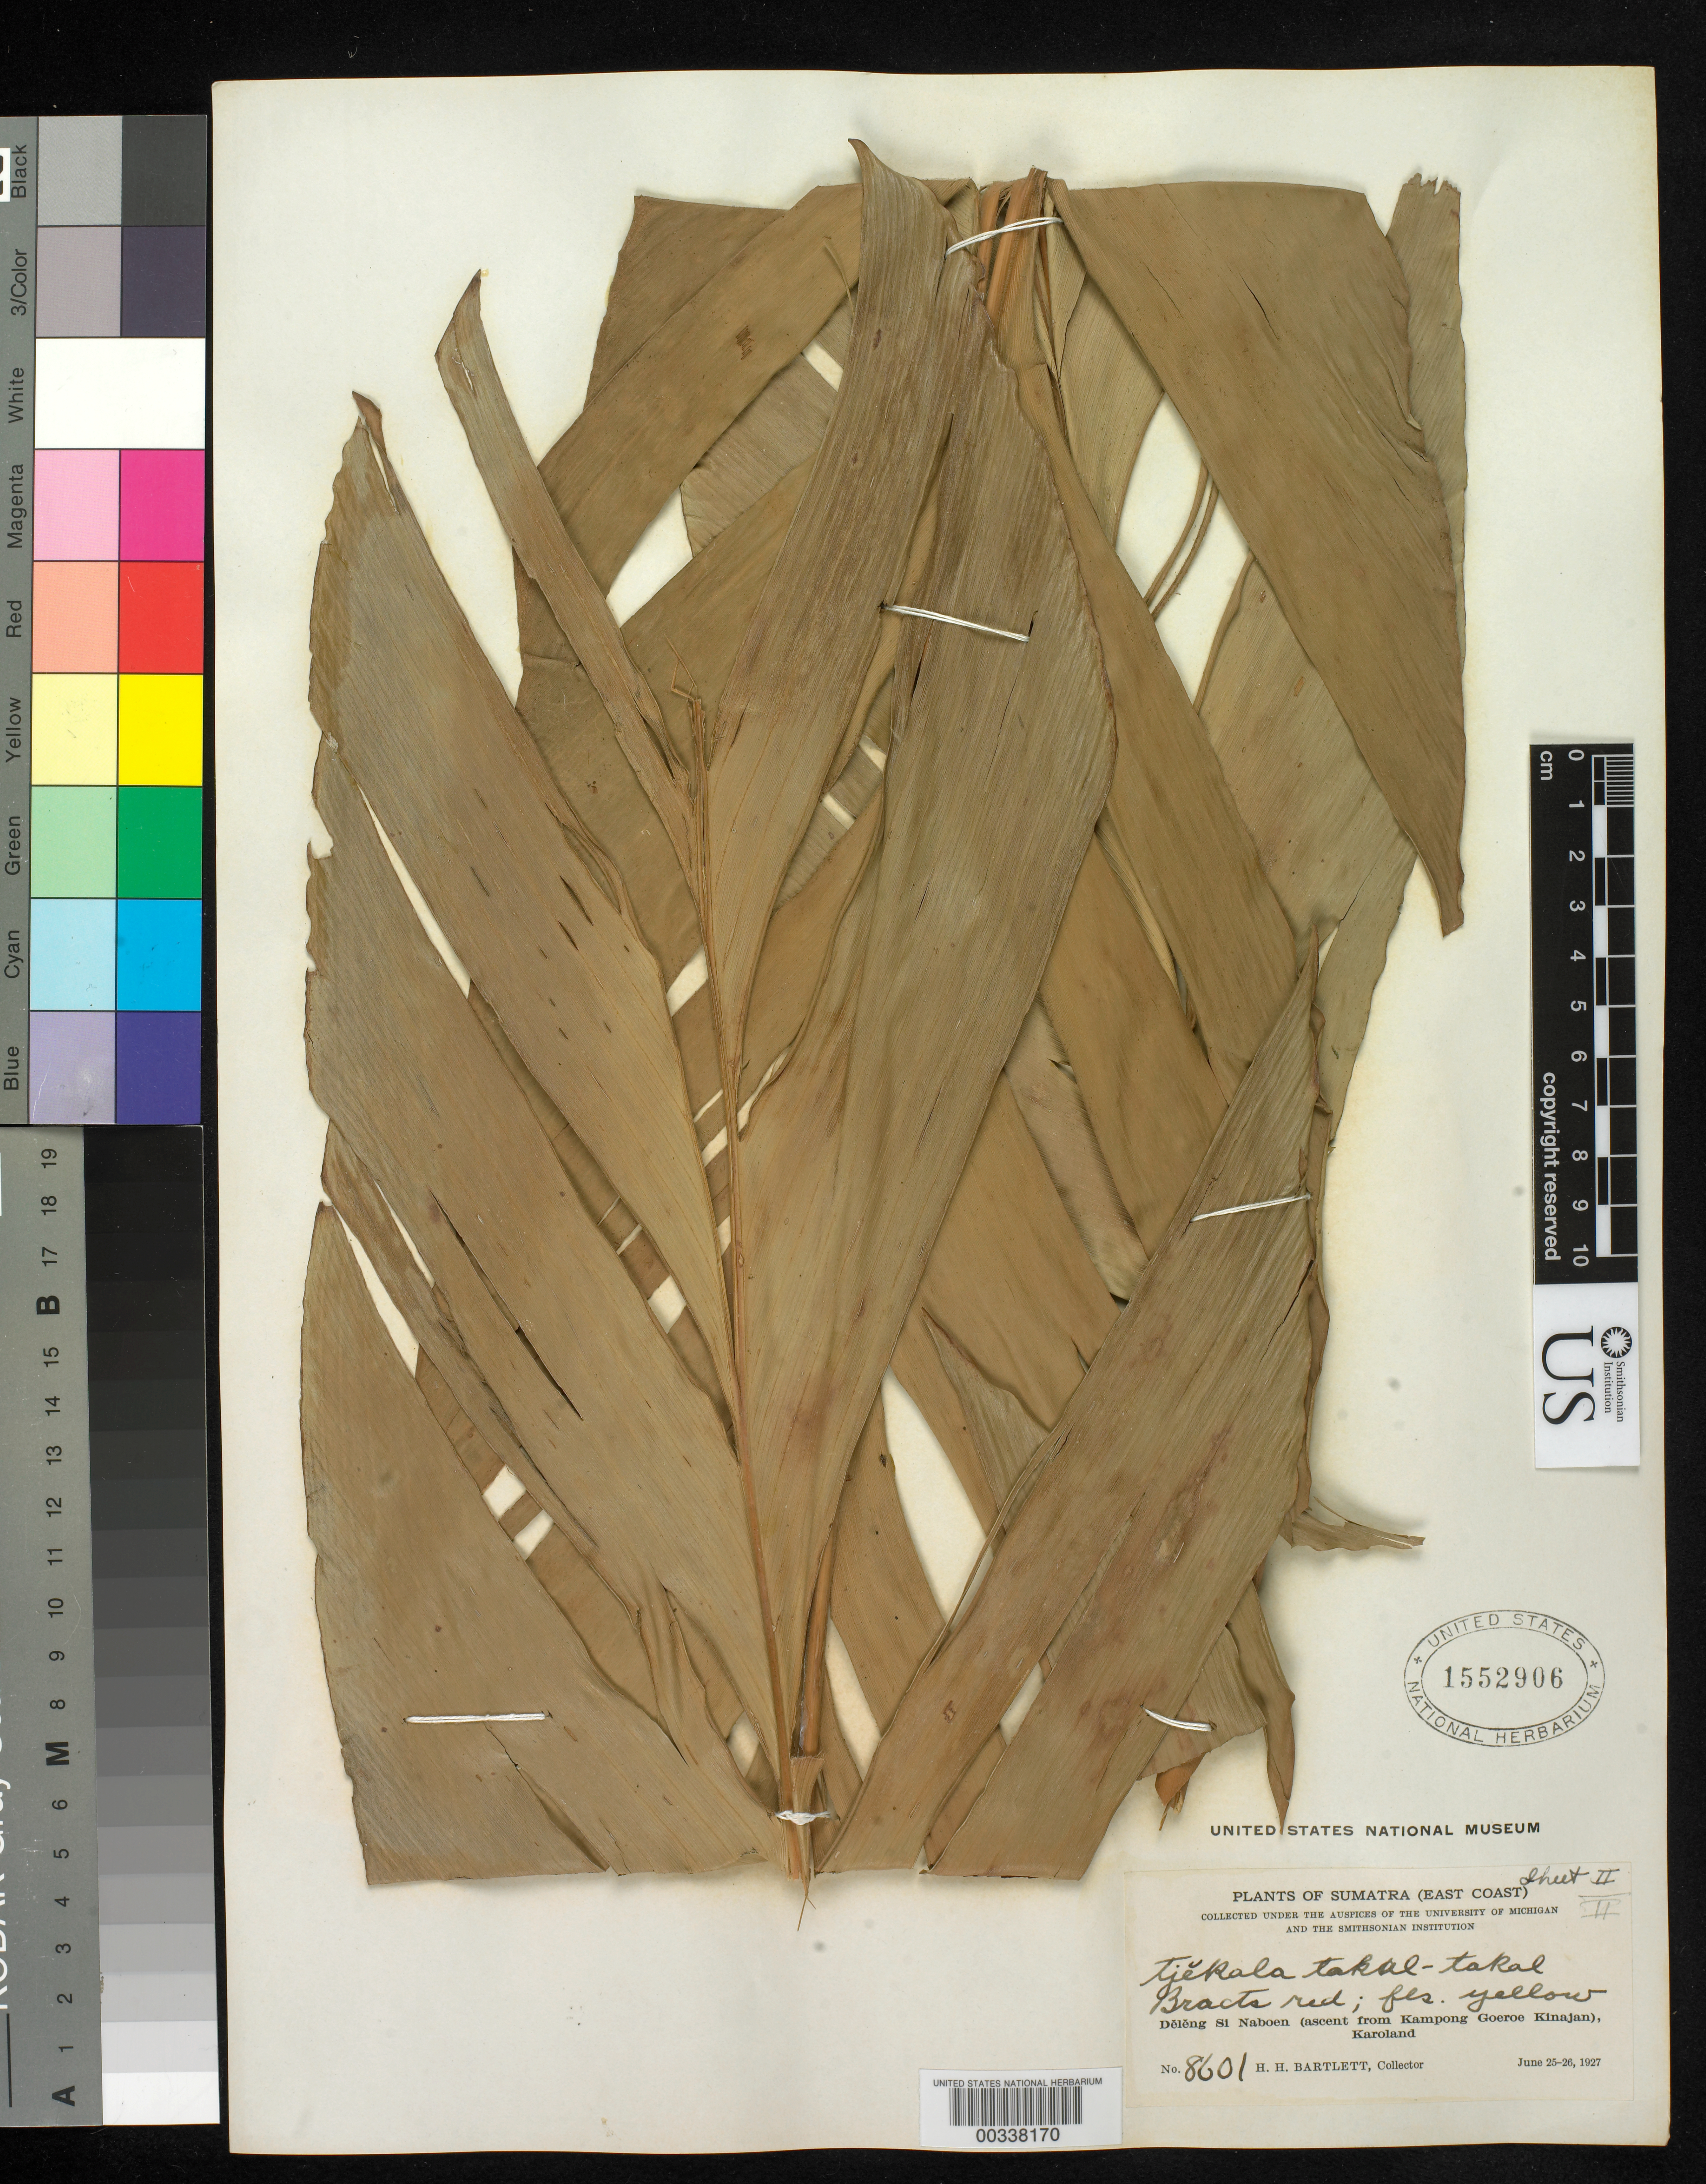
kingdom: Plantae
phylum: Tracheophyta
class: Liliopsida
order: Zingiberales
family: Zingiberaceae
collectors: H. H. Bartlett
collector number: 8601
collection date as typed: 25 Jun 1927 to 26 Jun 1927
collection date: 1927-06-25/1927-06-26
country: Indonesia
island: Sumatra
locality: (east coast), Deleng Si Naboen (ascent from Kampong Goeroe Kinajan), Karoland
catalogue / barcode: US 1552906